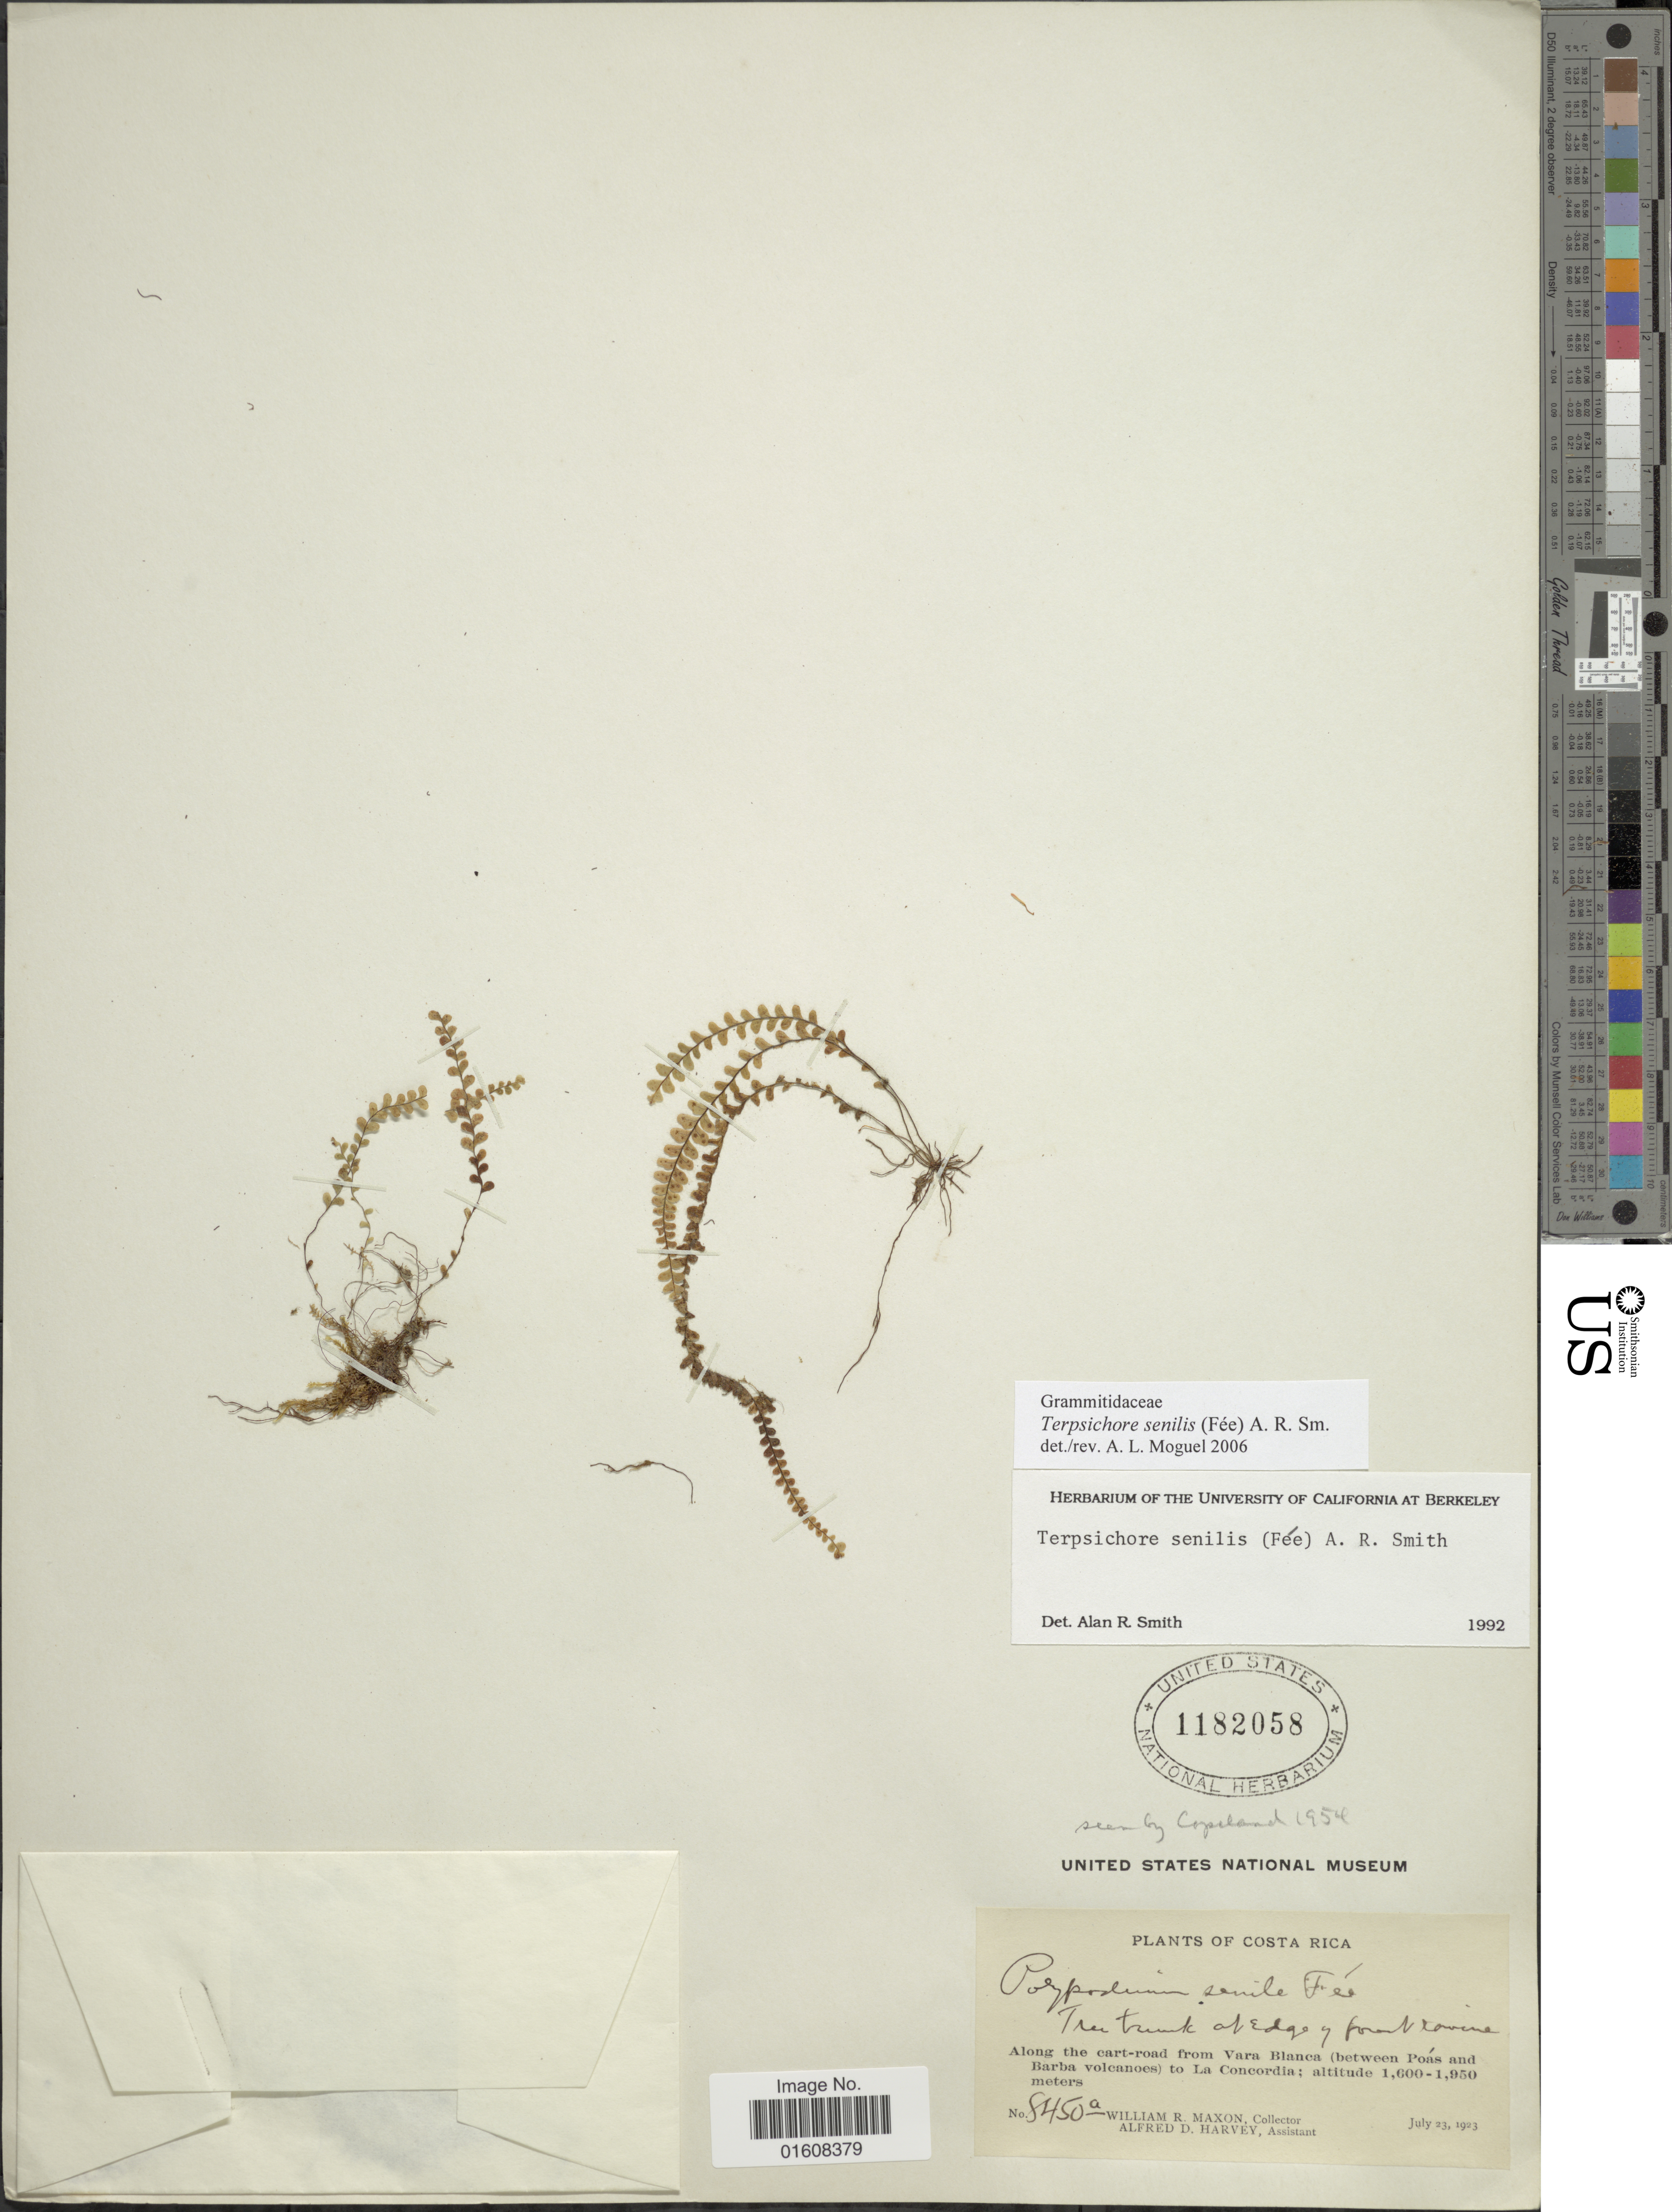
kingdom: Plantae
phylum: Tracheophyta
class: Polypodiopsida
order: Polypodiales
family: Polypodiaceae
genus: Alansmia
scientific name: Alansmia senilis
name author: (Fée) Moguel & M. Kessler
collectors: W. R. Maxon & A. D. Harvey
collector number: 8450a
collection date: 1923-07-23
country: Costa Rica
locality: Along the cart-road from Vara Blanca (between Poás and Barba volcanoes) to La Concordia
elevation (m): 1600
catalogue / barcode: US 1182058